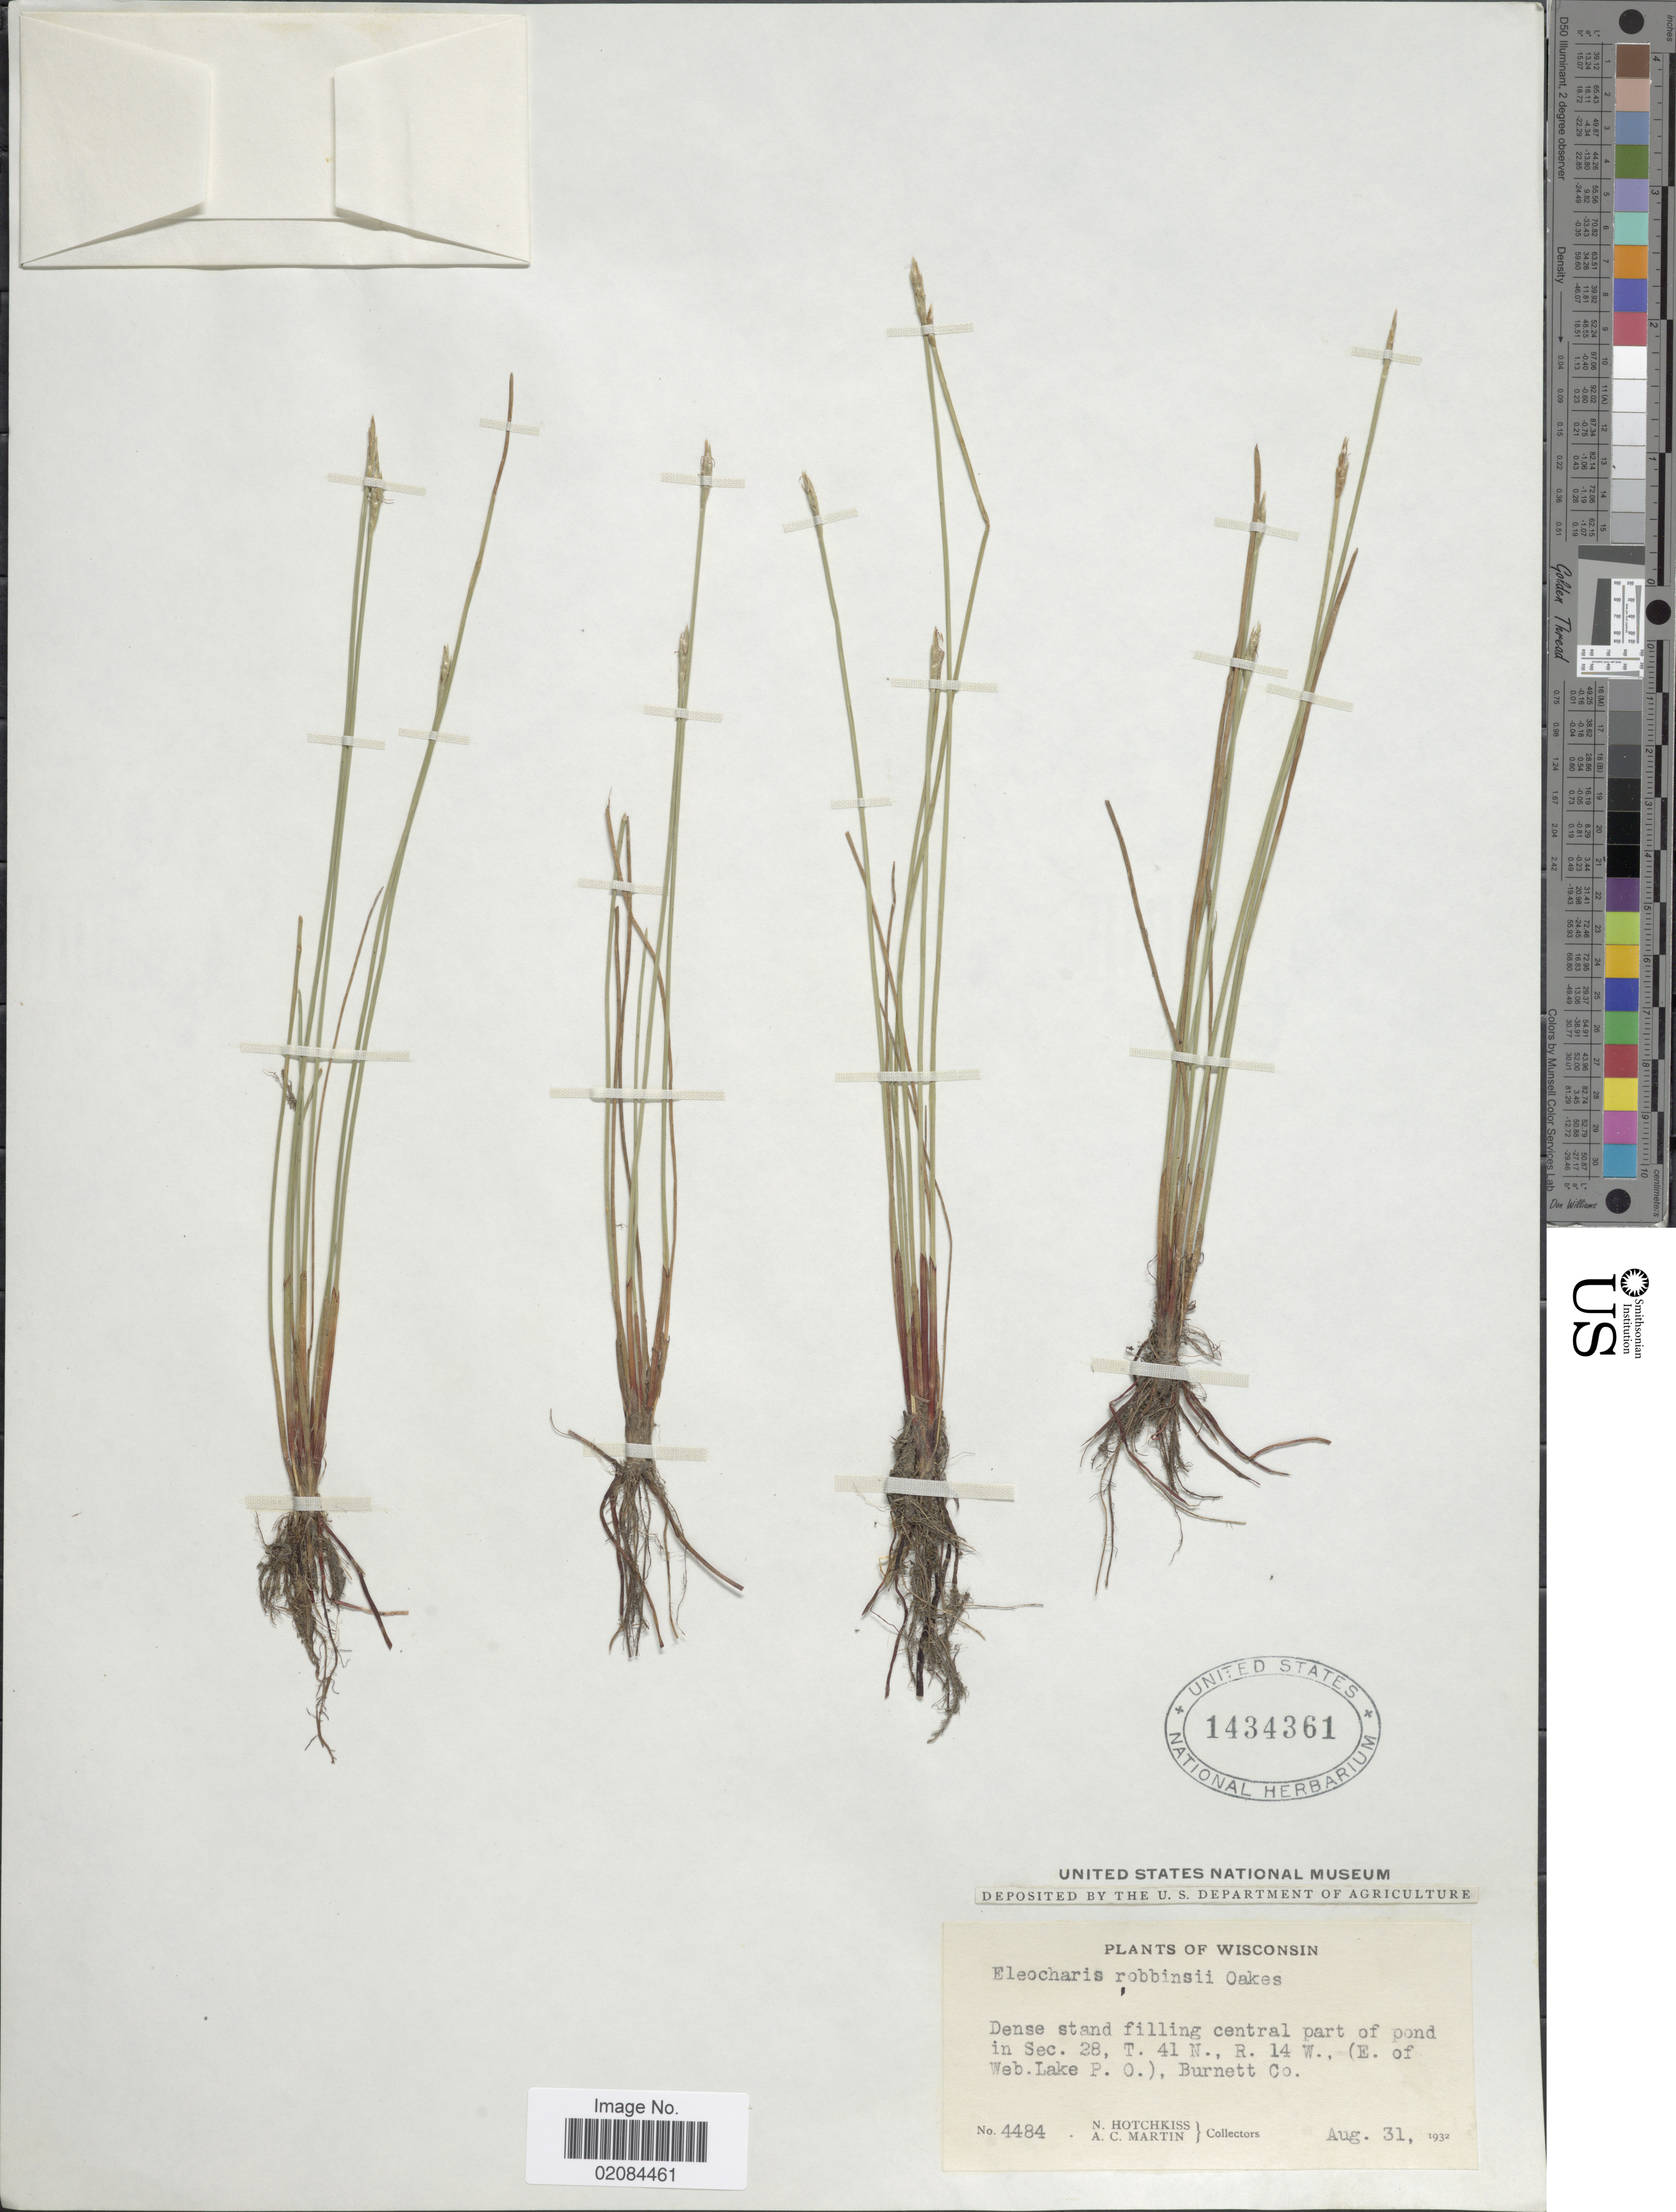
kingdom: Plantae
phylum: Tracheophyta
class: Liliopsida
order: Poales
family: Cyperaceae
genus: Eleocharis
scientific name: Eleocharis robbinsii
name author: Oakes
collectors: N. Hotchkiss & A. C. Martin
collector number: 4484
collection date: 1932-08-31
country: United States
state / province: Wisconsin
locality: Central part of pond in Sec. 28, T. 41 N., R. 14 W. (E. of Web. Lake P. O.) Burnett Co.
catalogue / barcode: US 1434361